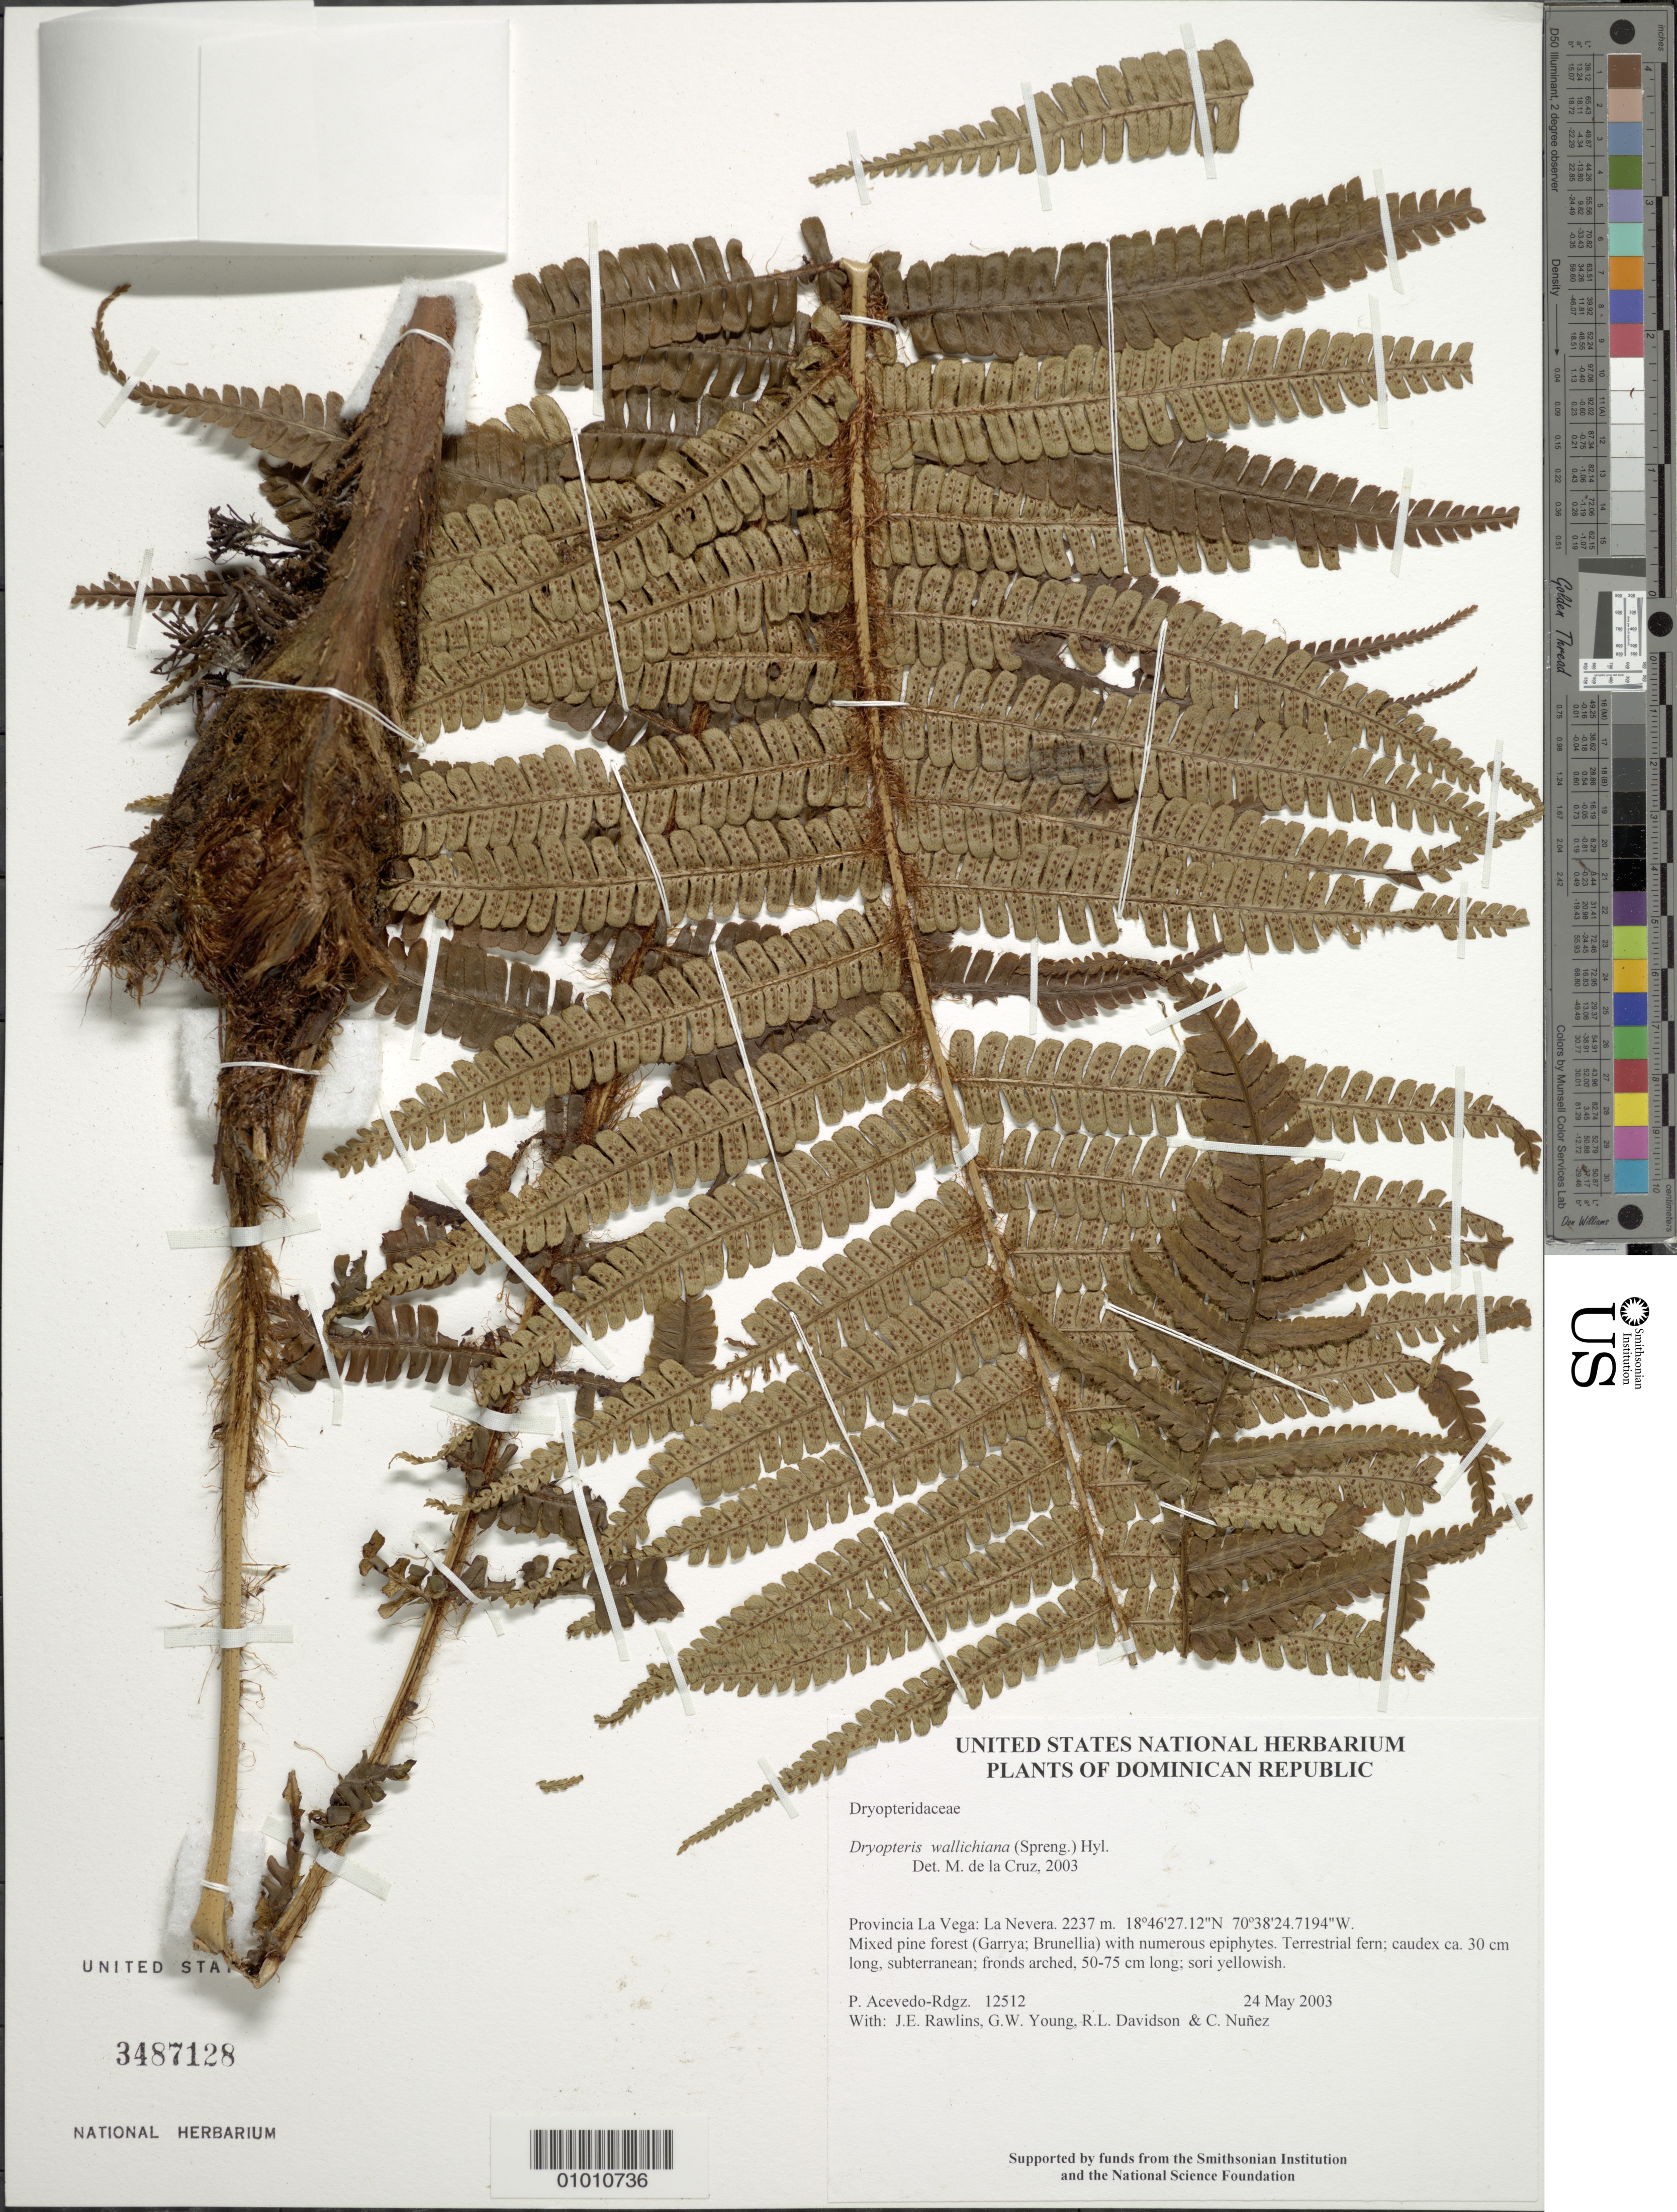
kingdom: Plantae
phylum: Tracheophyta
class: Polypodiopsida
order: Polypodiales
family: Dryopteridaceae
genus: Dryopteris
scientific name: Dryopteris wallichiana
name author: (Spreng.) Hyl.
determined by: de la Cruz, M.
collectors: P. Acevedo-Rodr., J. Rawlins, G. Young, R. Davidson & C. Nunez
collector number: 12512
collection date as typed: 24 May 2003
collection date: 2003-05-24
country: Dominican Republic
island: Hispaniola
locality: Provincia La Vega: La Nevera.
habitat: Mixed pine forest (Garrya; Brunellia) with numerous epiphytes.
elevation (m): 2237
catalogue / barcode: US 3487128